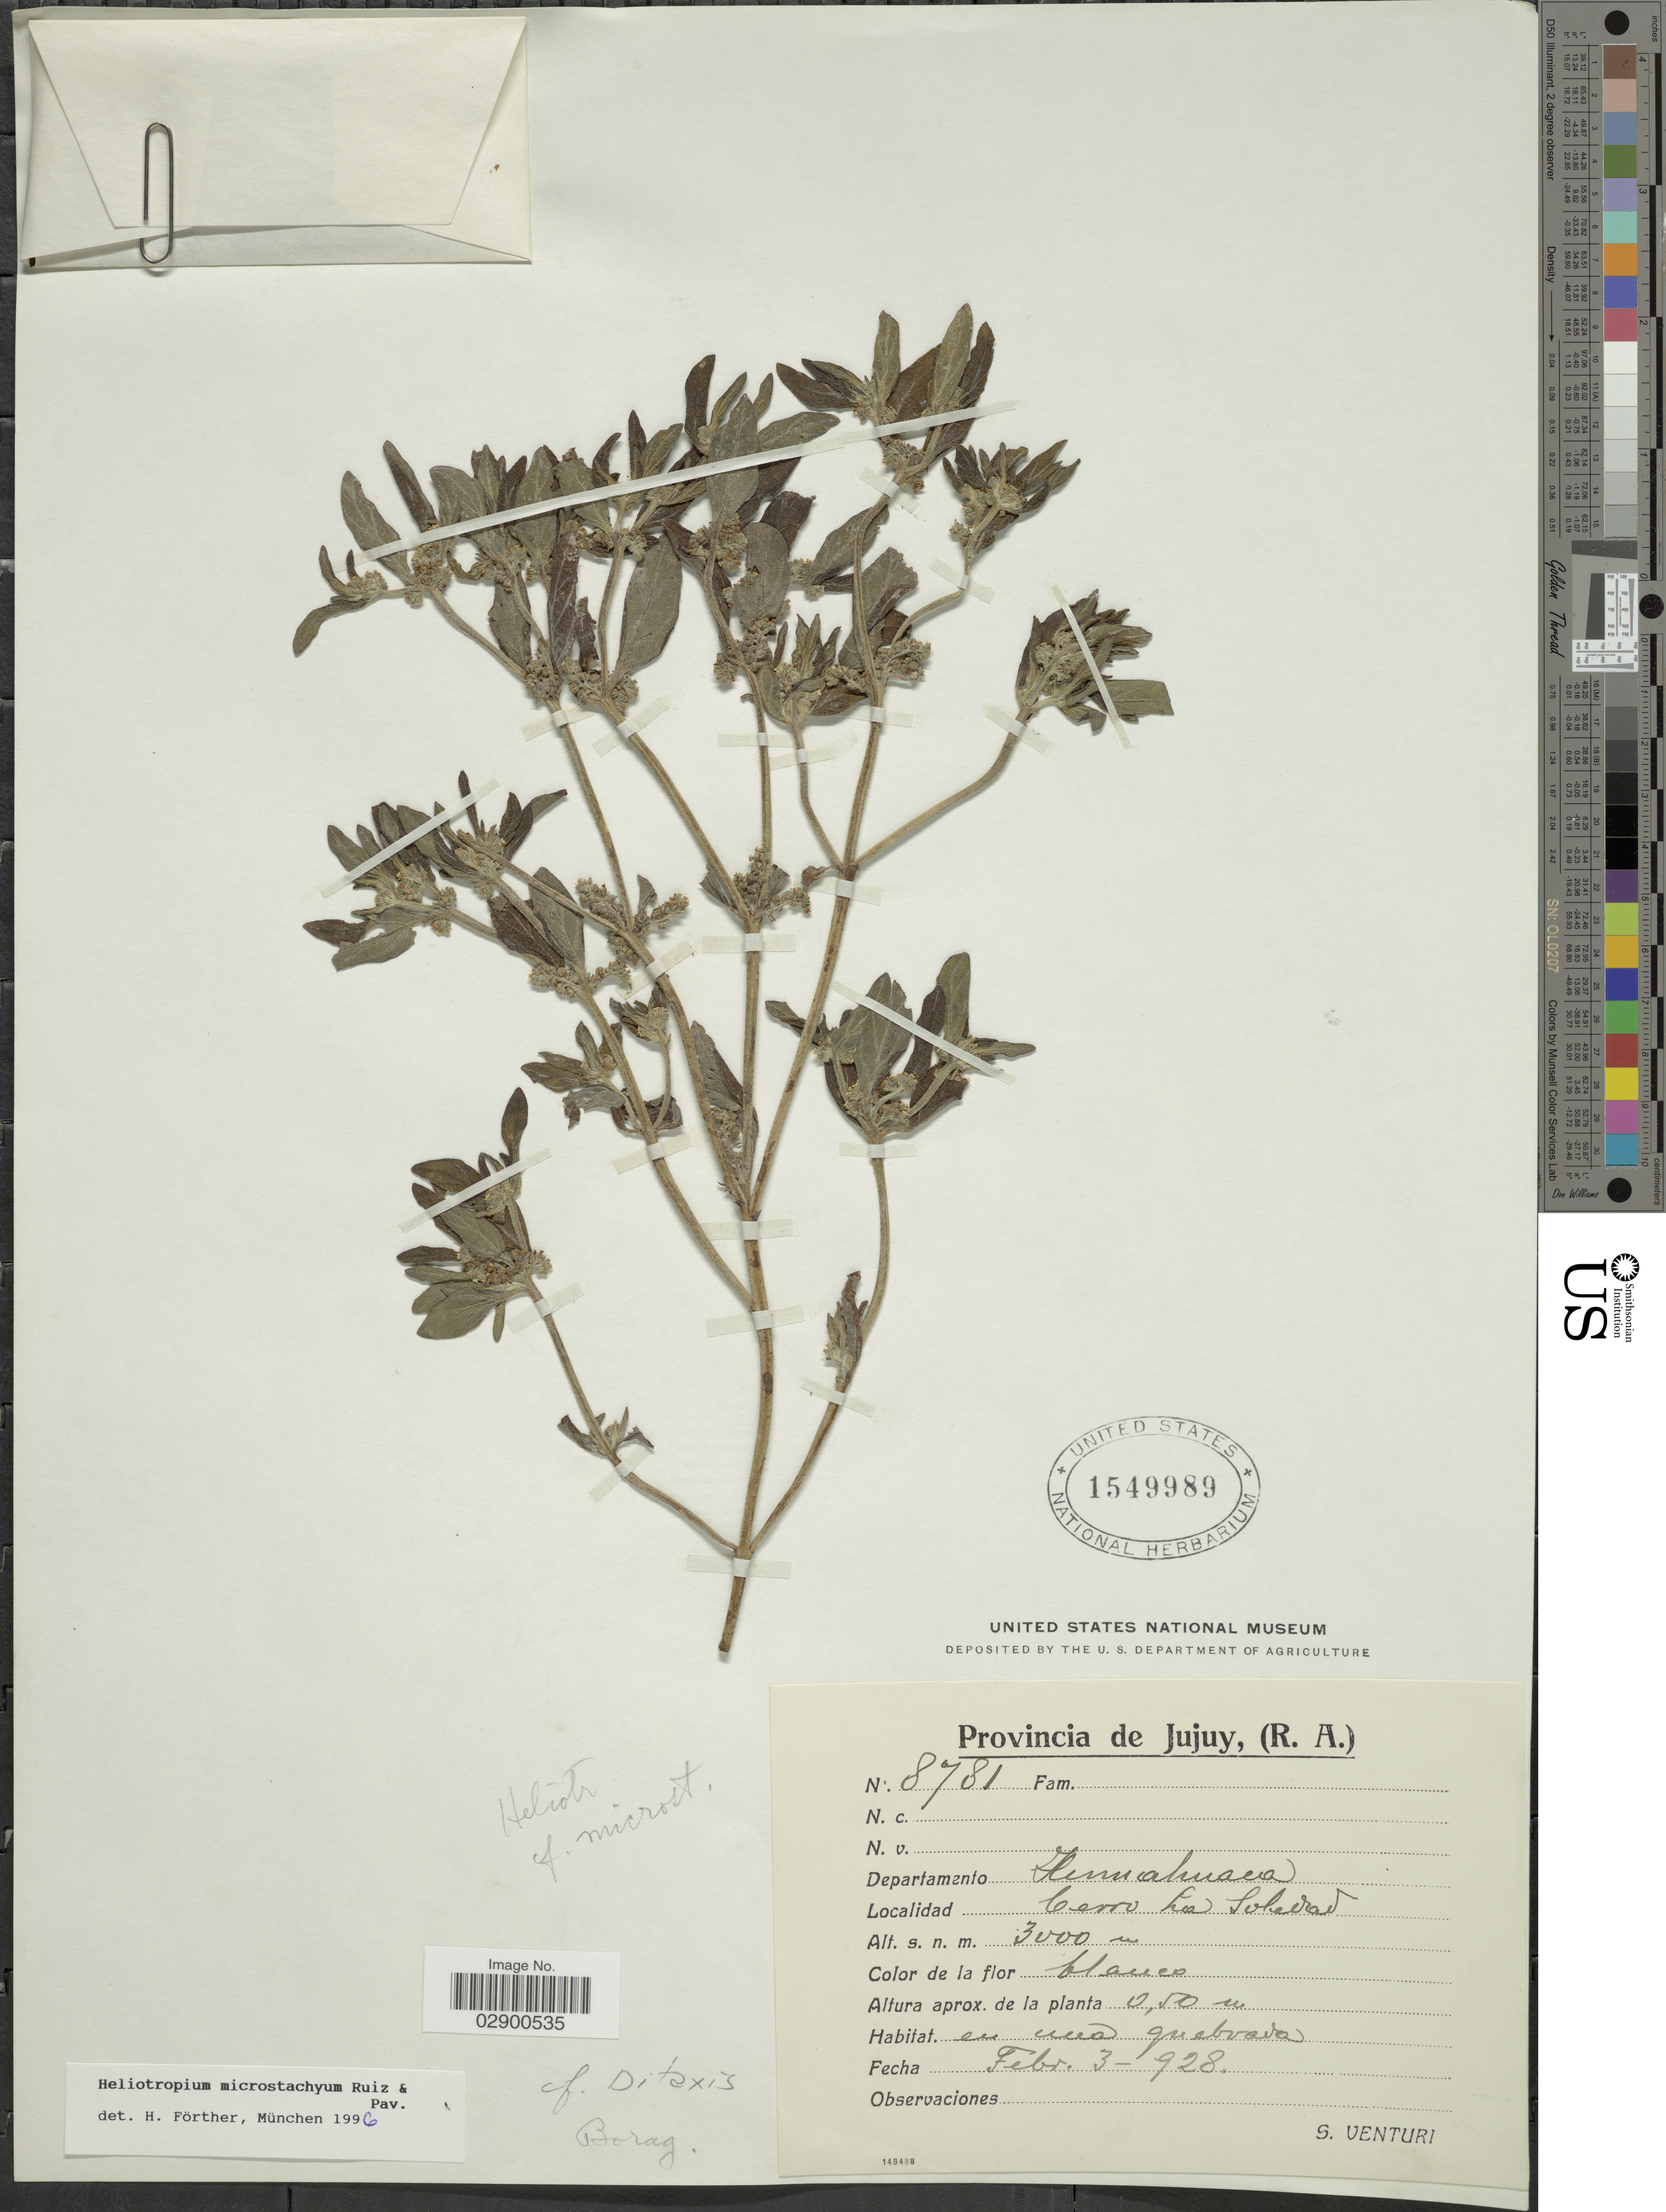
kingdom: Plantae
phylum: Tracheophyta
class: Magnoliopsida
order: Boraginales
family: Heliotropiaceae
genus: Heliotropium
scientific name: Heliotropium microstachyum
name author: Ruiz & Pav.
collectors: S. Venturi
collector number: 8781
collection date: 1928-02-03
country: Argentina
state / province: Jujuy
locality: Departamento Huamahuaca, Cerro La Soledad.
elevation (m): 3000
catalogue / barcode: US 1549989